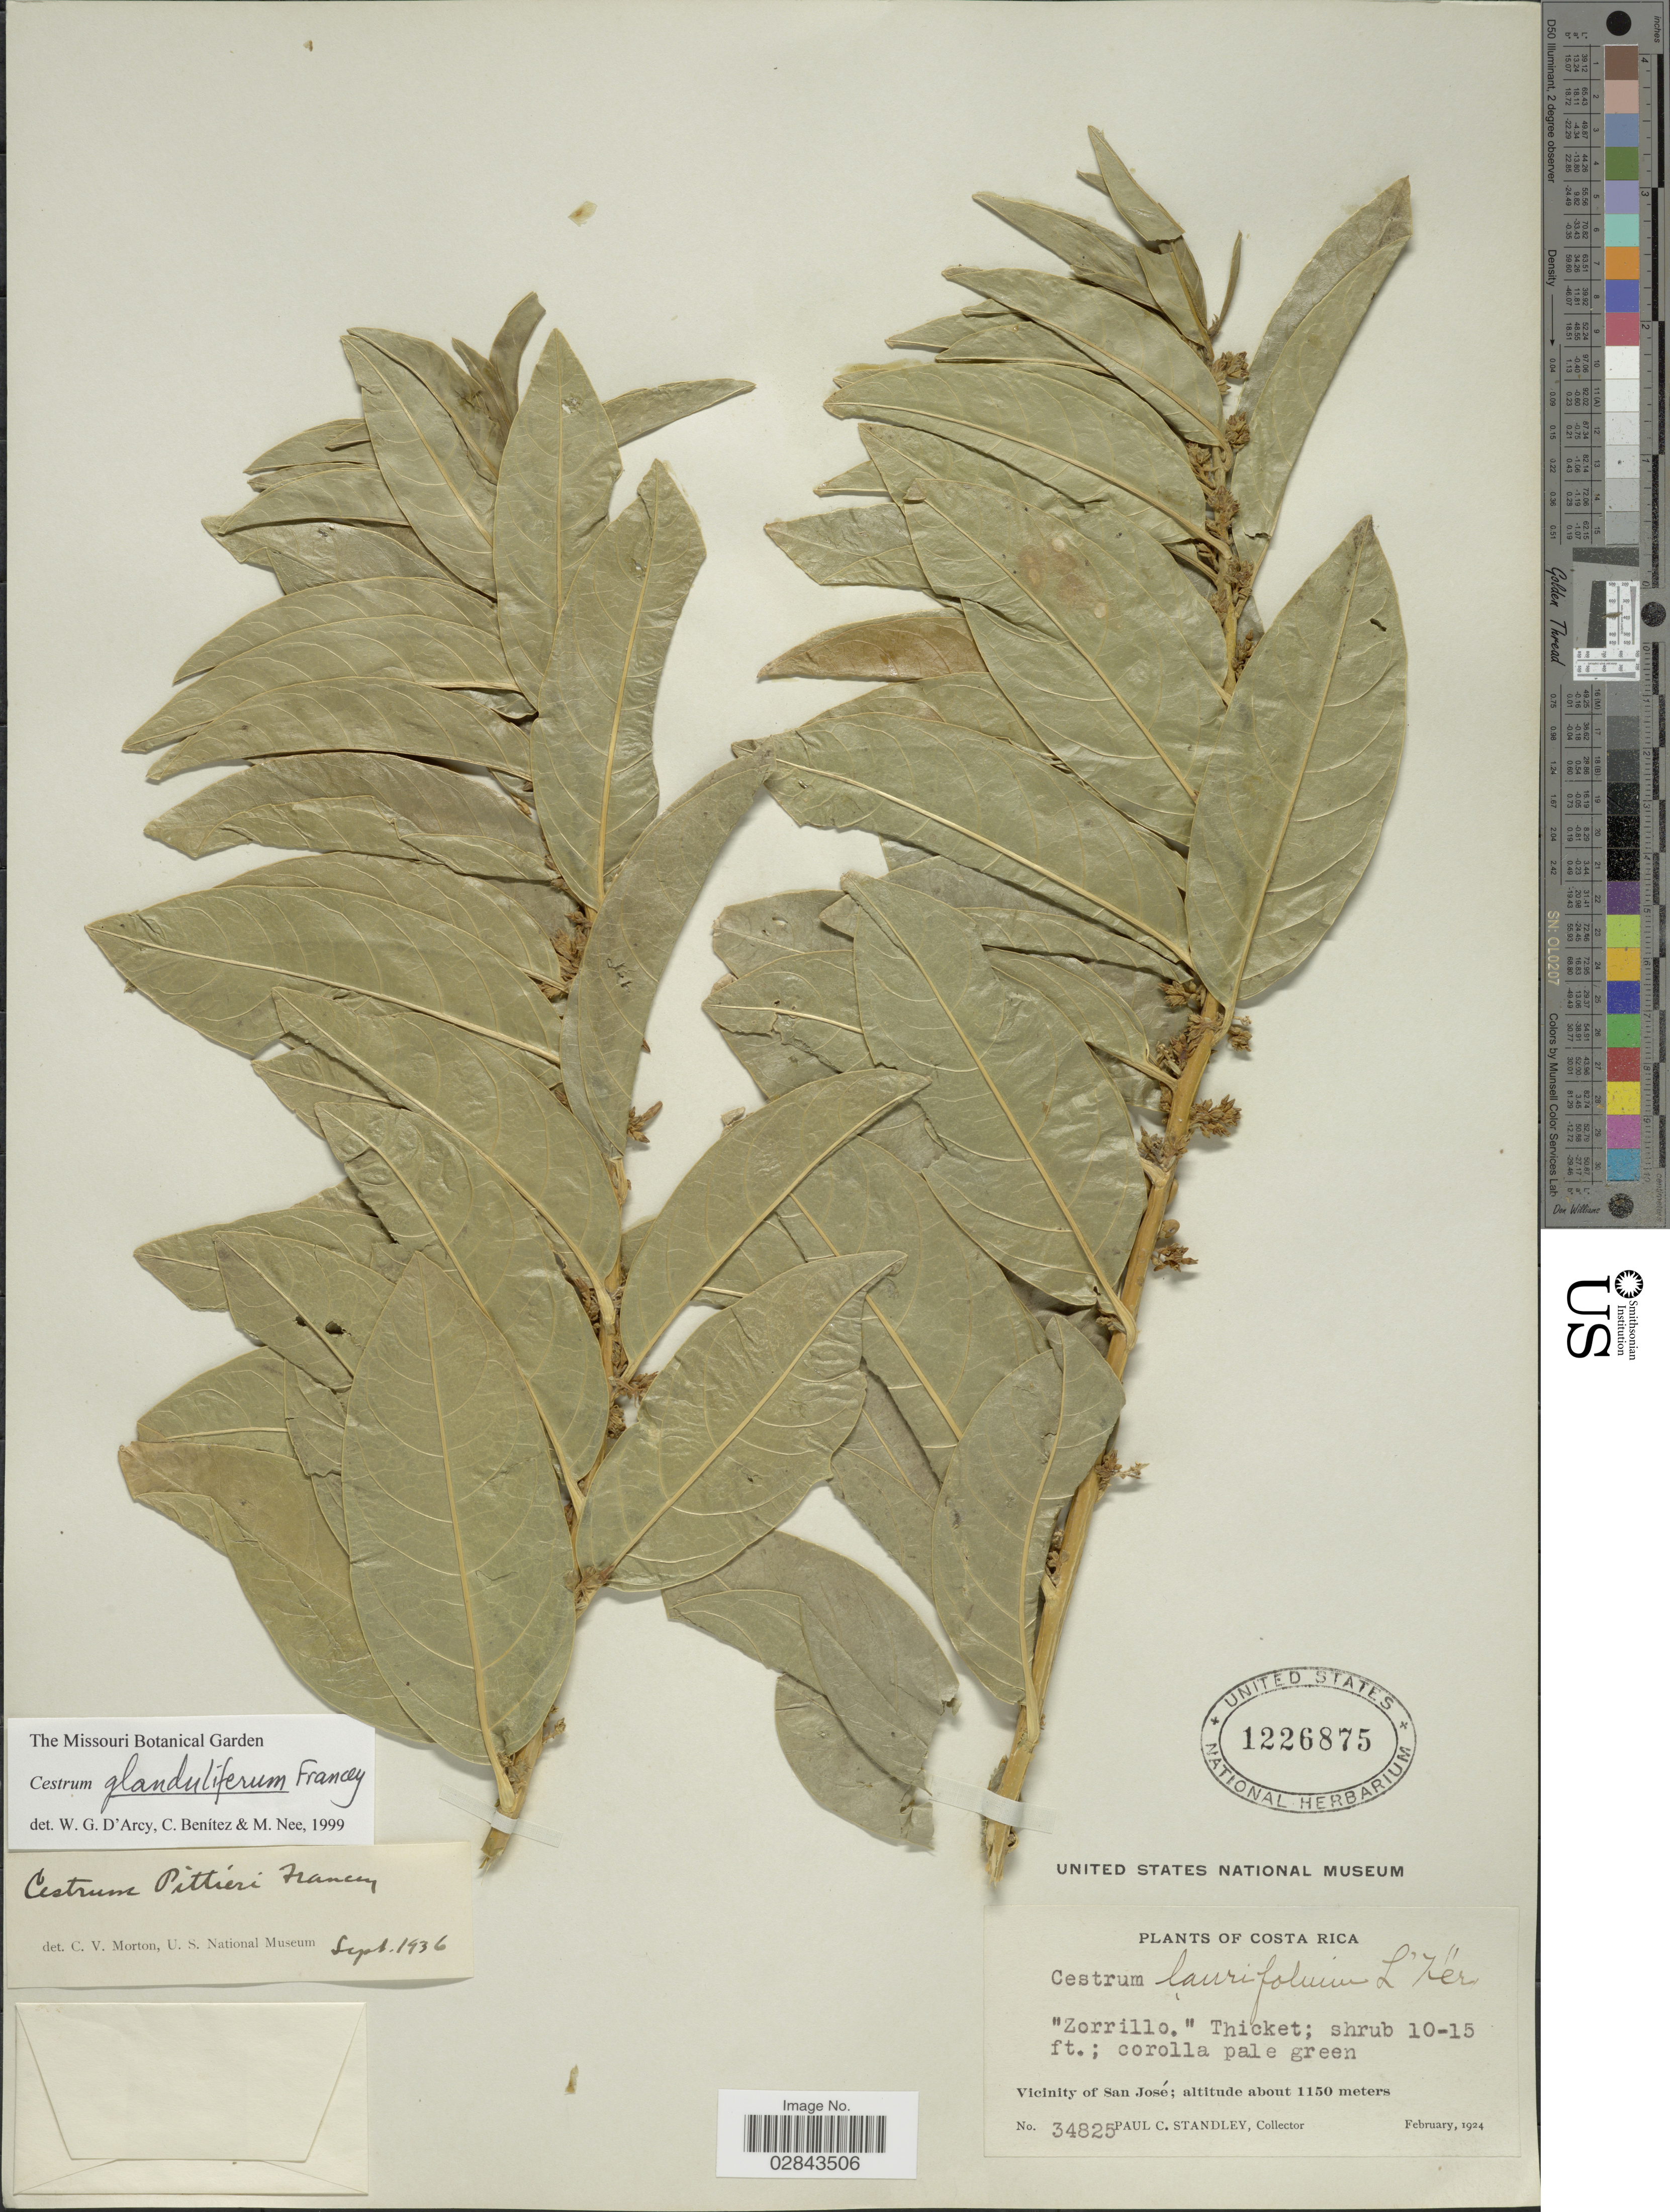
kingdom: Plantae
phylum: Tracheophyta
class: Magnoliopsida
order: Solanales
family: Solanaceae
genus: Cestrum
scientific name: Cestrum glanduliferum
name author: Kerber ex Francey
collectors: P. C. Standley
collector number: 34825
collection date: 1924-02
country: Costa Rica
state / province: San José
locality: Vicinity of San José.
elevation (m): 1150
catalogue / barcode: US 1226875